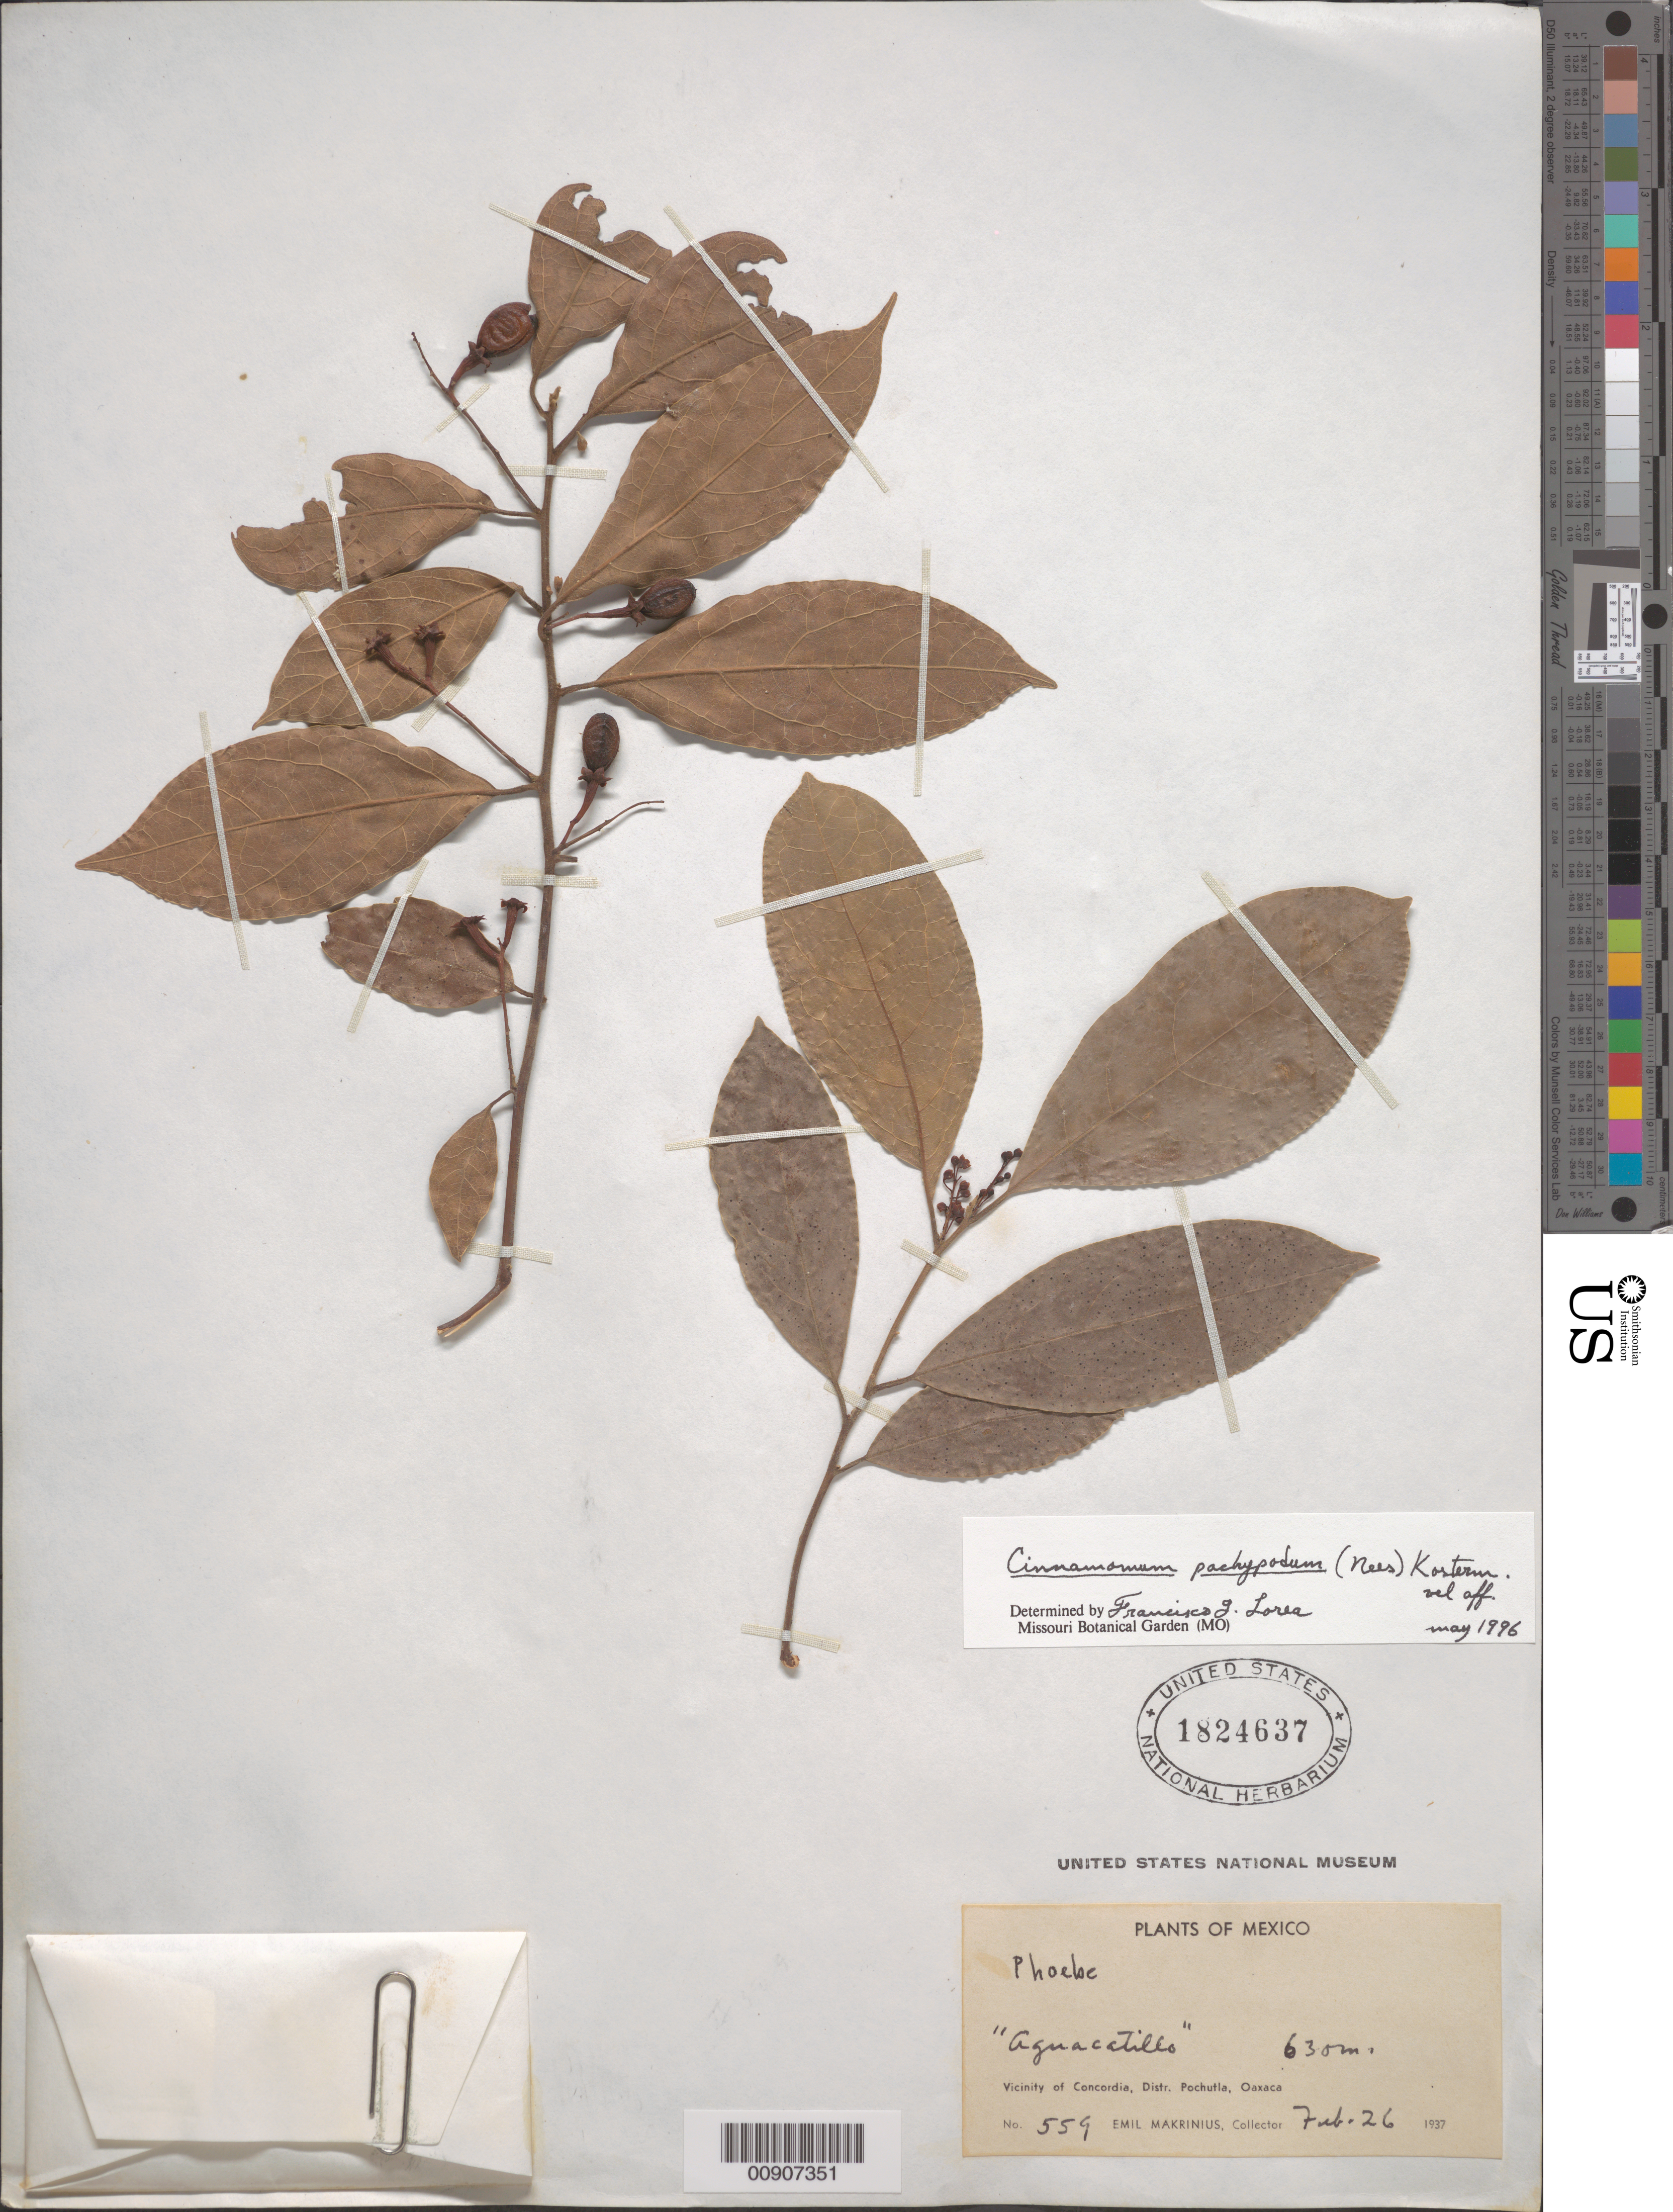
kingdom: Plantae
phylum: Tracheophyta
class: Magnoliopsida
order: Laurales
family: Lauraceae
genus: Cinnamomum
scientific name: Cinnamomum pachypodum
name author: (Nees) Kosterm.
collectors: E. Makrinius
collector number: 559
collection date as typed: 26 Feb 1937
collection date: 1937-02-26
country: Mexico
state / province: Oaxaca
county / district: Pochutla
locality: Vicinity of Concordia, Distr. Pochutla, Oaxaca.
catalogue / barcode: US 1824637